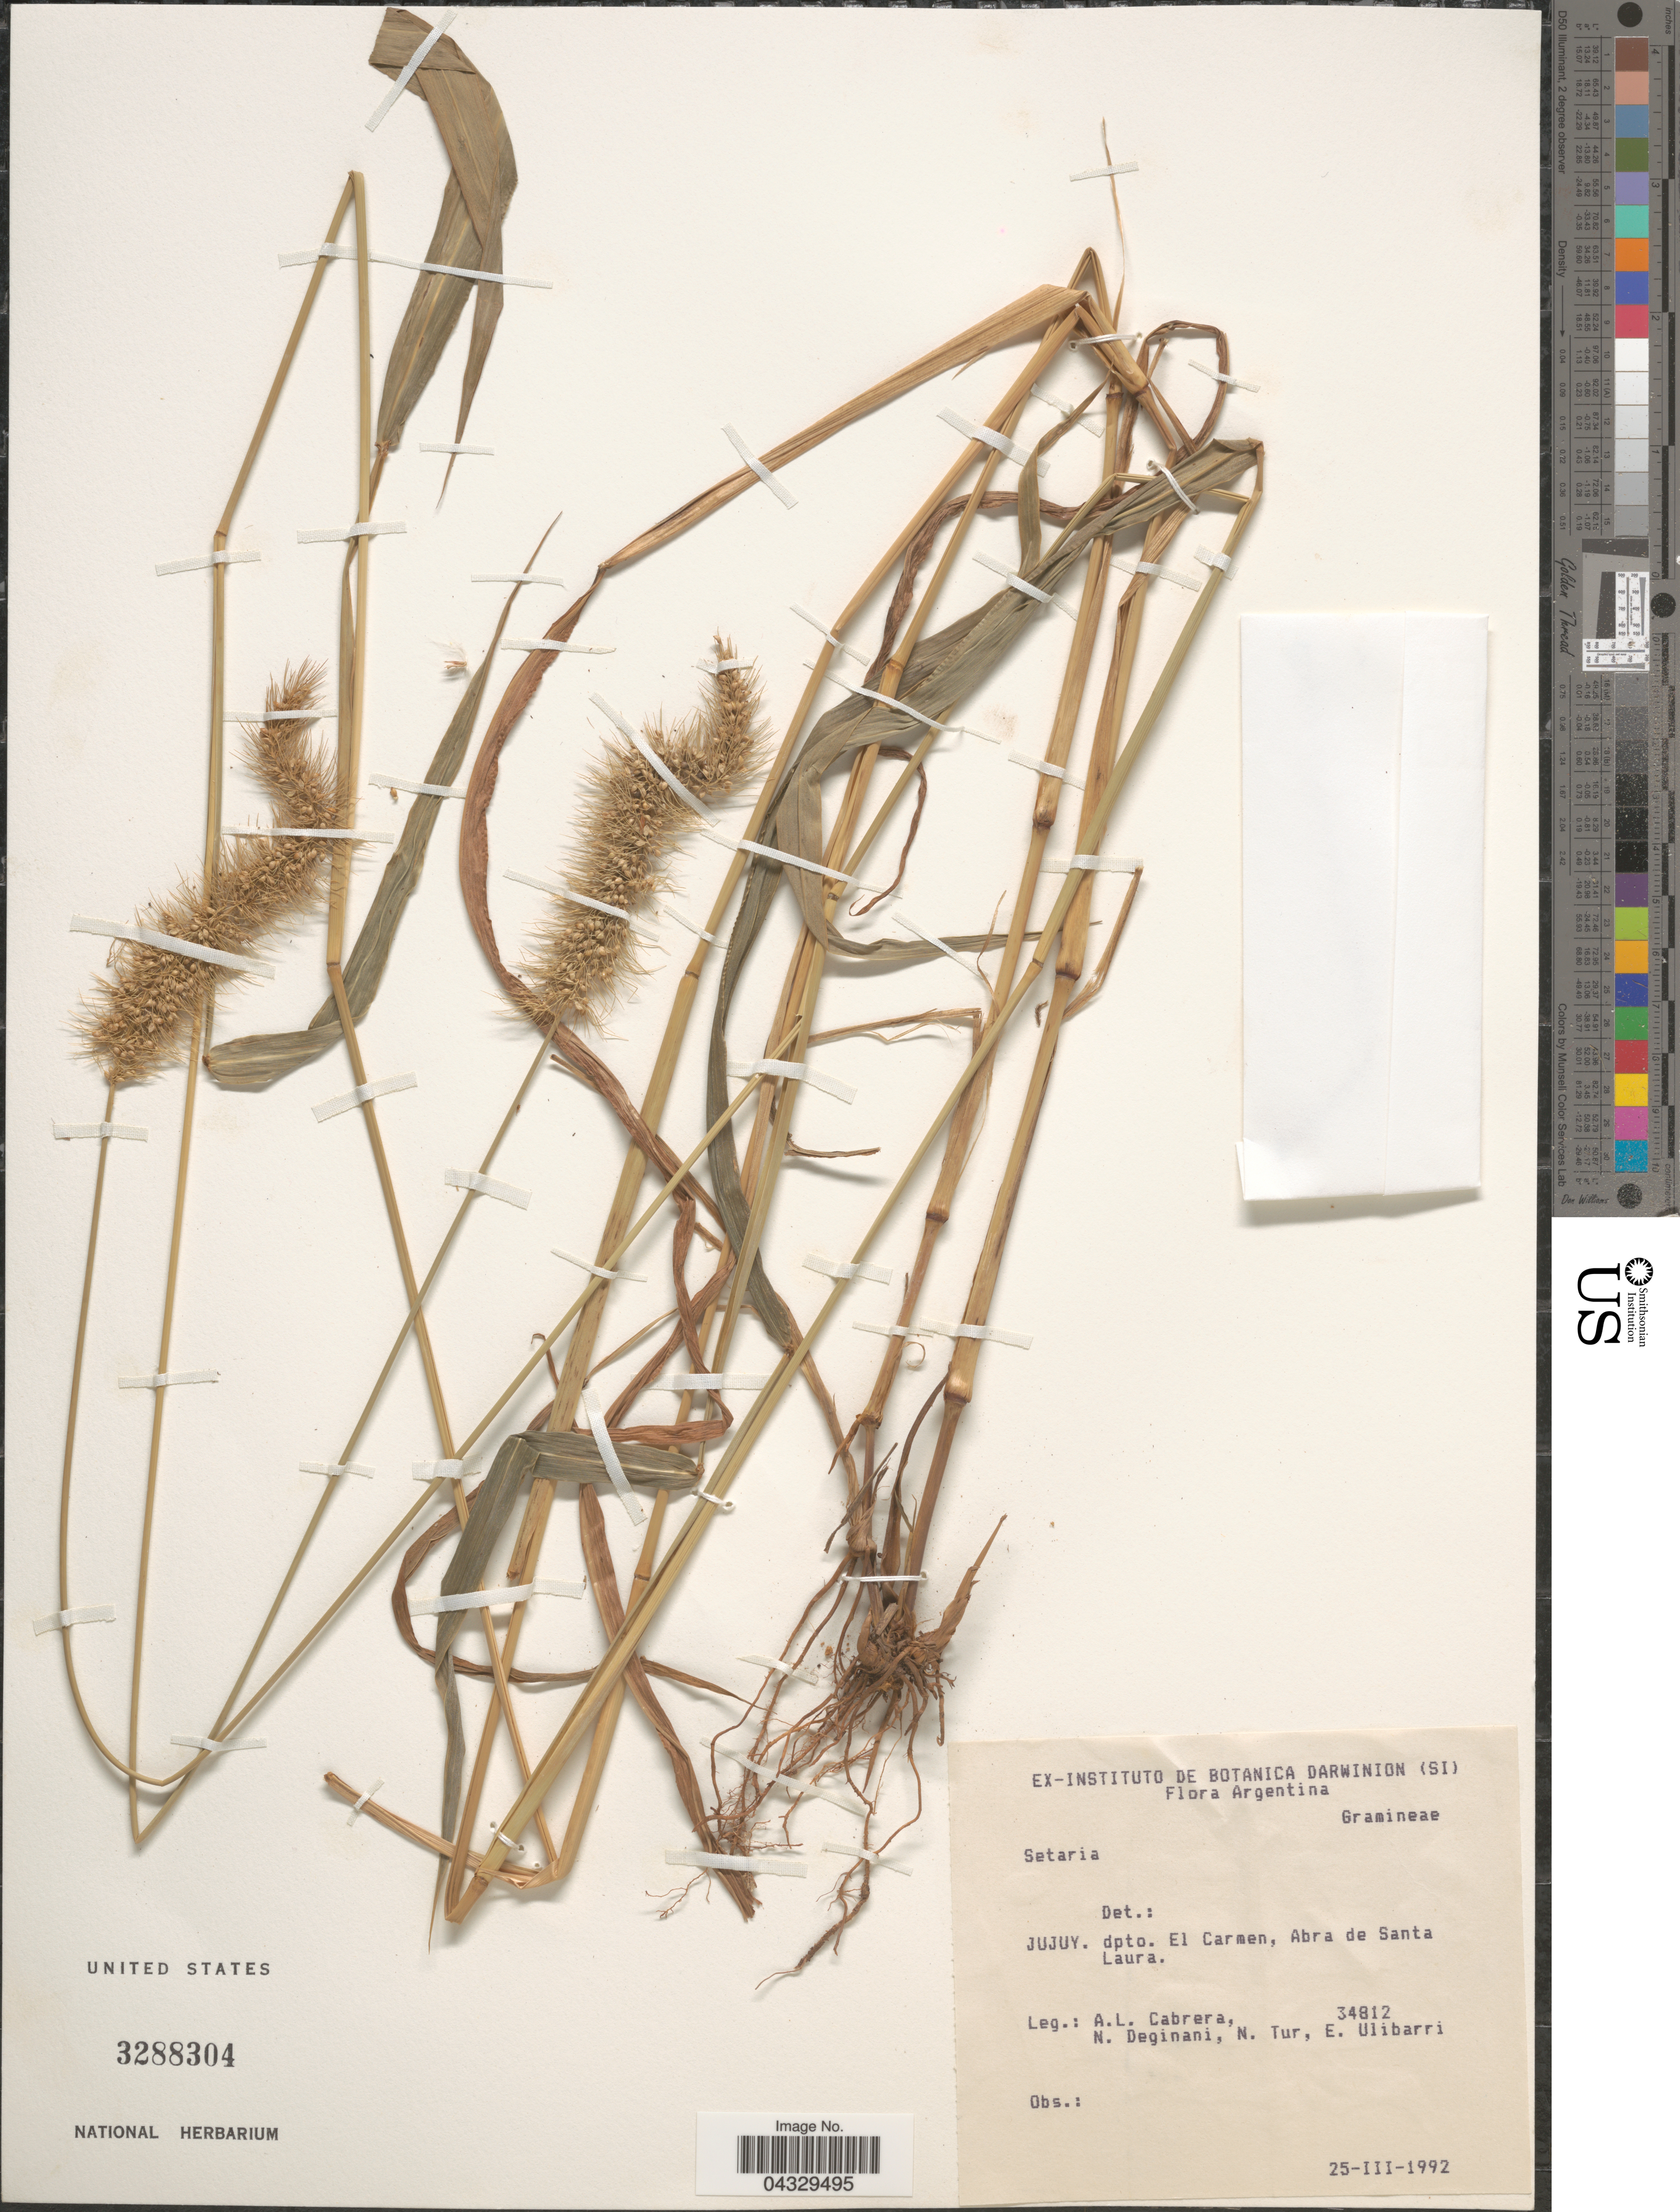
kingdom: Plantae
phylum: Tracheophyta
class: Liliopsida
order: Poales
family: Poaceae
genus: Setaria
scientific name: Setaria sp.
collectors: A. L. Cabrera, N. Deginani, N. Tur & E. Ulibarri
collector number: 34812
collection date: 1992-03-25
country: Argentina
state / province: Jujuy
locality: Dpto. El Carmen, Abra de Santa Laura.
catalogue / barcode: US 3288304